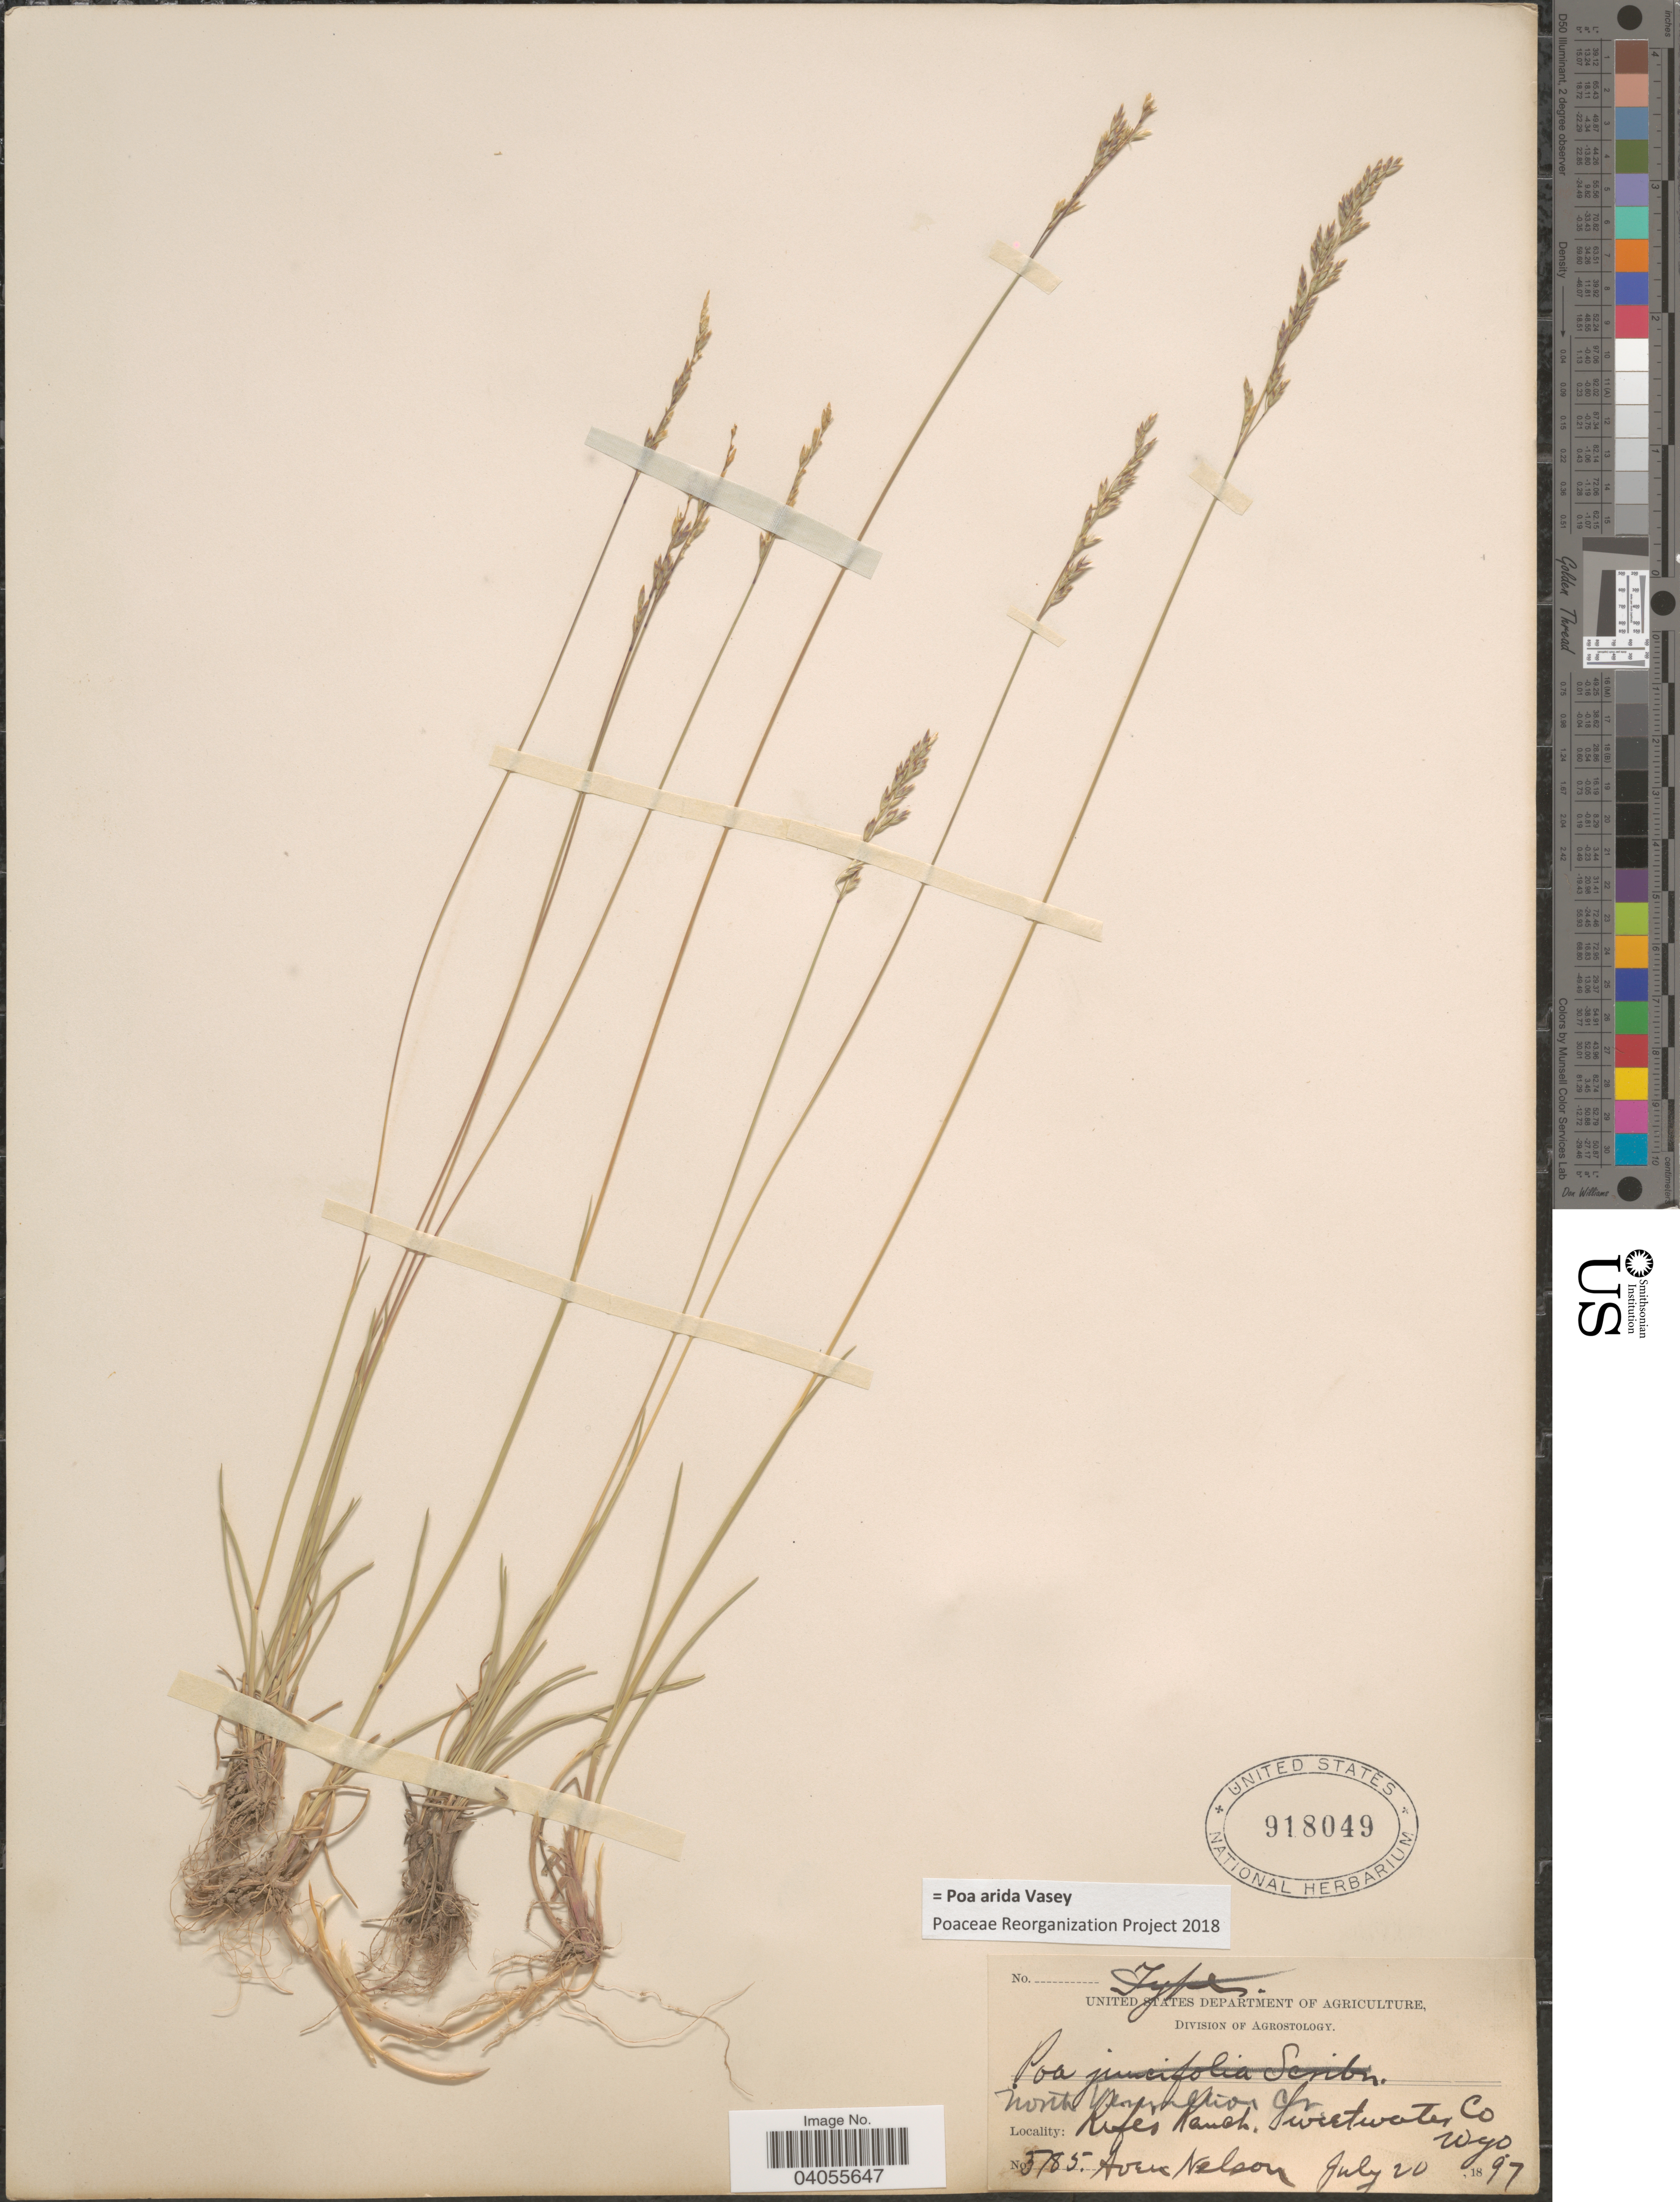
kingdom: Plantae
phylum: Tracheophyta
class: Liliopsida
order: Poales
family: Poaceae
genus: Poa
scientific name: Poa arida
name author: Vasey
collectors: A. Nelson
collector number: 3785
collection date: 1897-07-20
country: United States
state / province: Wyoming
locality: North Vermillion Cr. Rifes Ranch. Sweetwater Co.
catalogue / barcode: US 918049